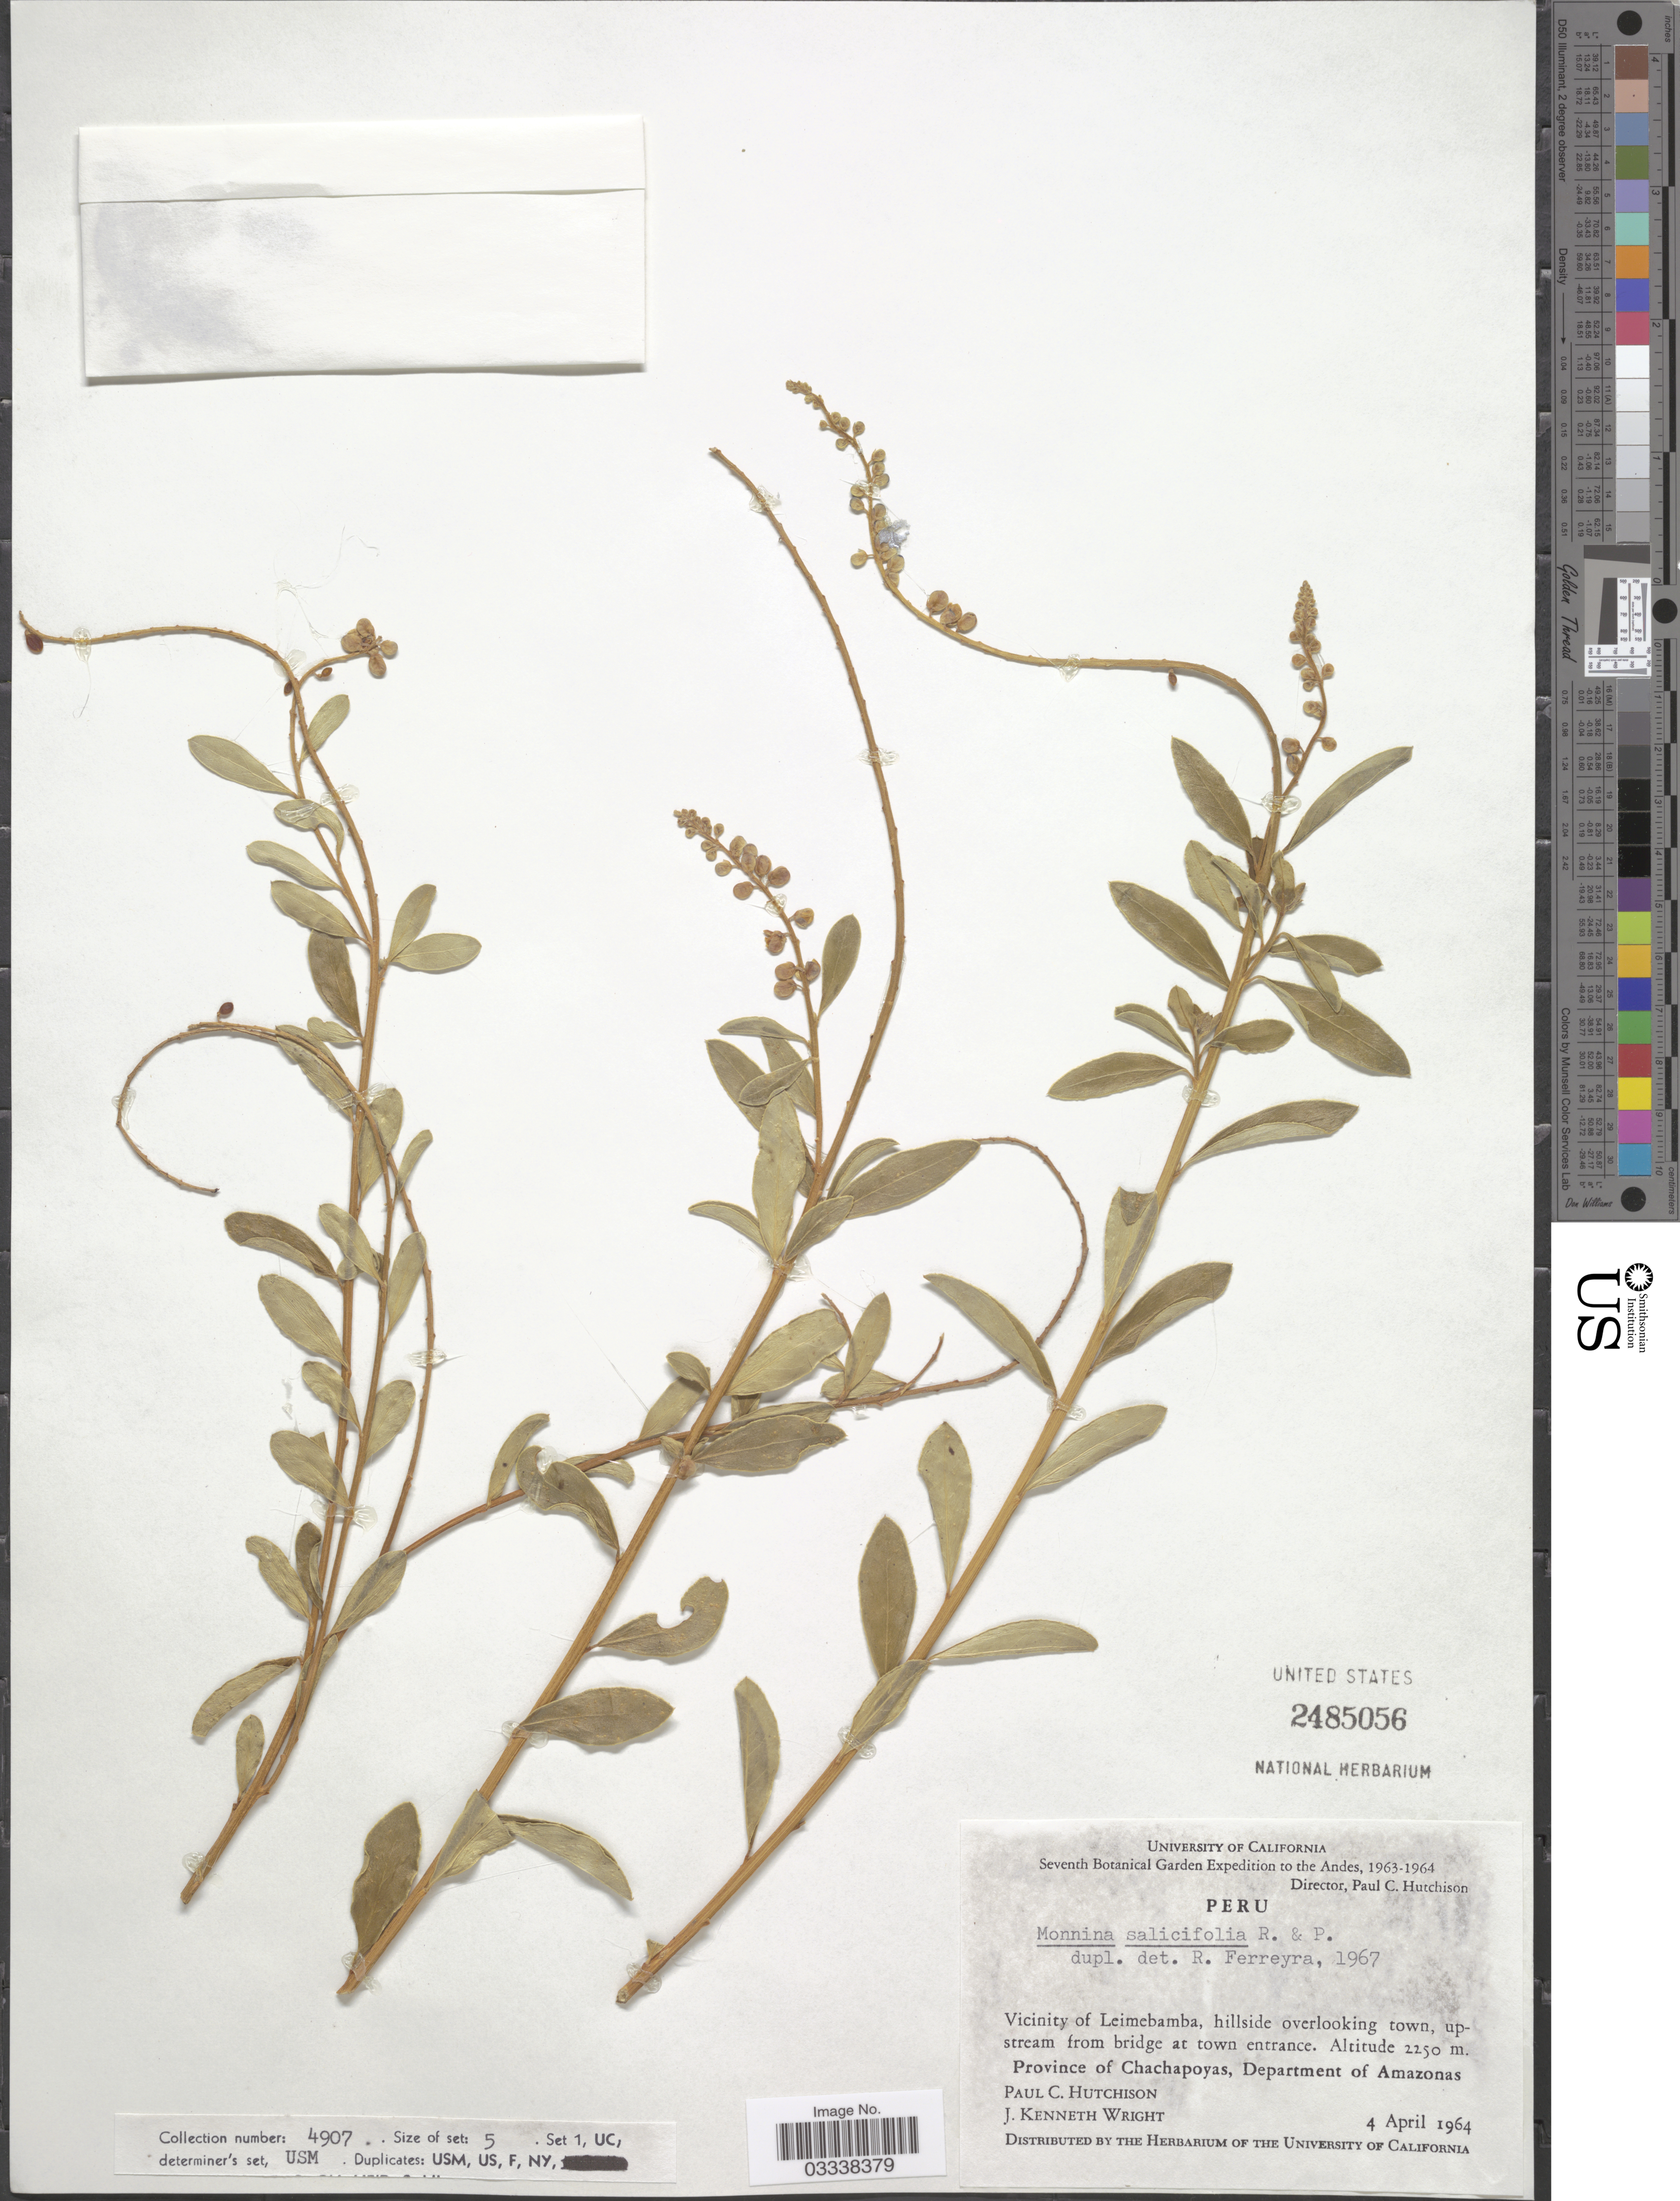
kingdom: Plantae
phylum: Tracheophyta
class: Magnoliopsida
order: Fabales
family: Polygalaceae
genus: Monnina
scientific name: Monnina salicifolia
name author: Ruiz & Pav.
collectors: P. C. Hutchison & J. K. Wright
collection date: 1964-04-04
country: Peru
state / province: Amazonas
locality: Vicinity of Leimebamba, hillside overlooking town, upstream from bridge at town entrance. Province of Chachapoyas, Department of Amazonas.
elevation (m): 2250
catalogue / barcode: US 2485056